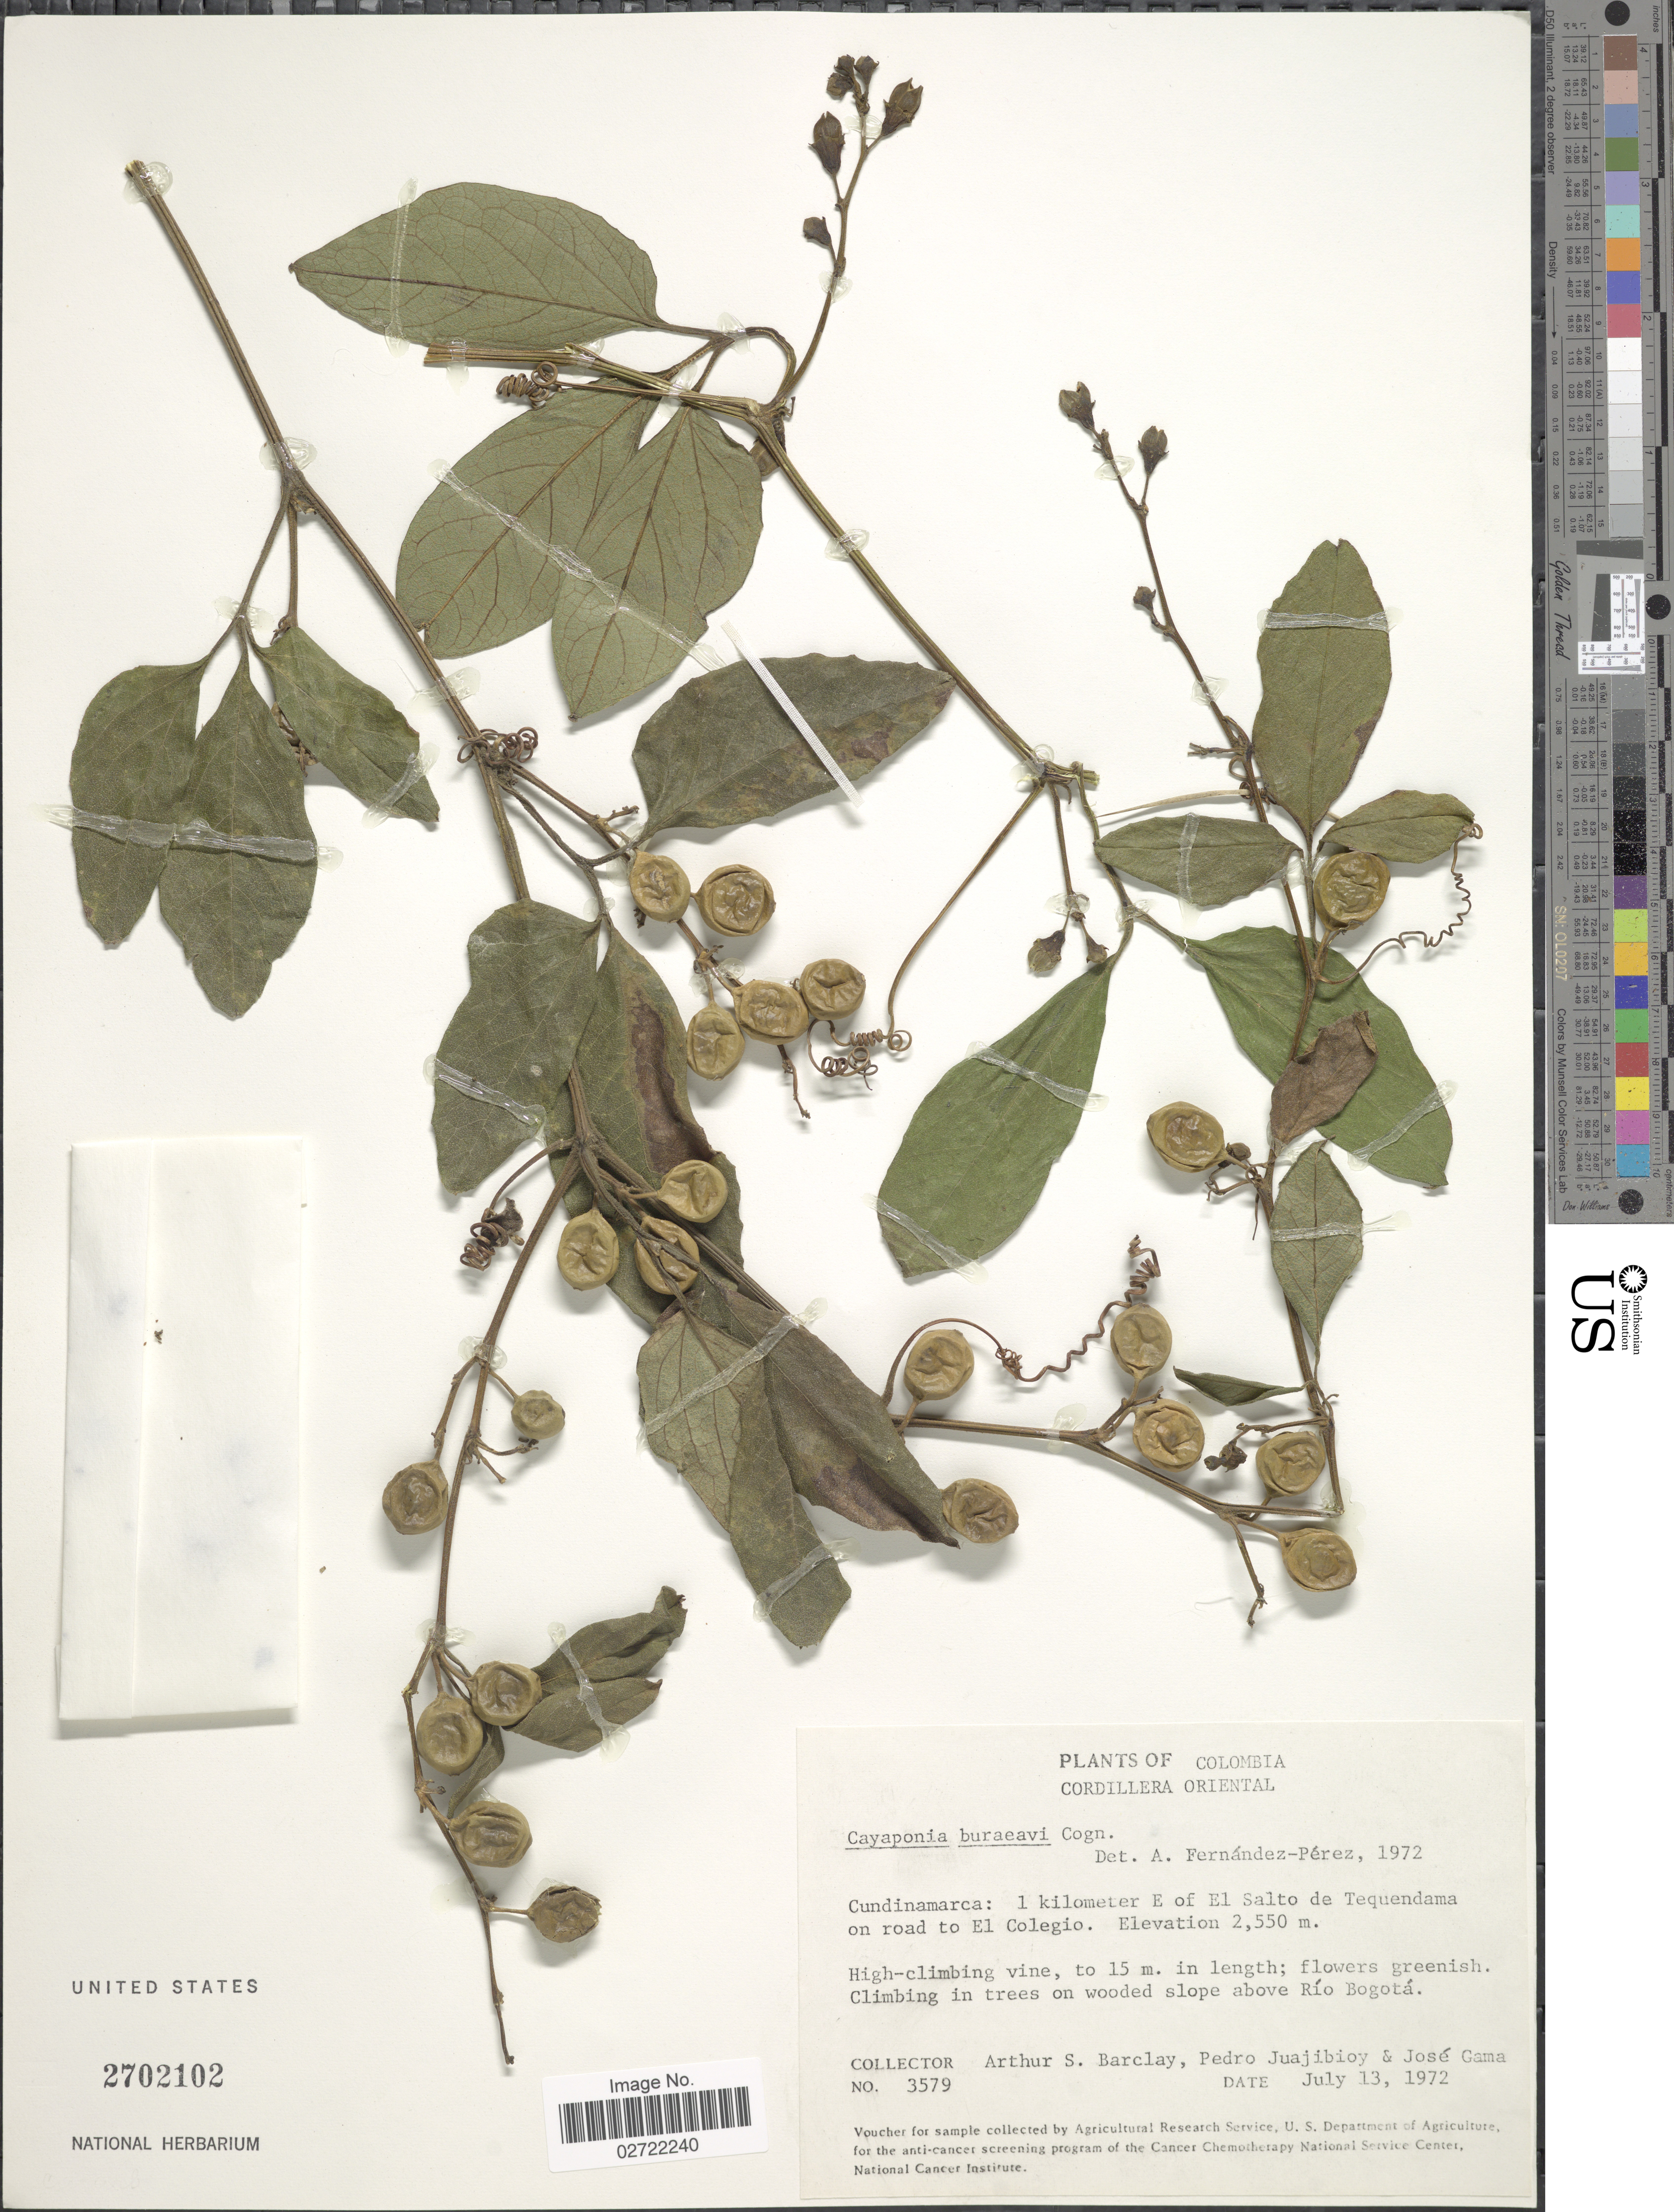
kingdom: Plantae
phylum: Tracheophyta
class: Magnoliopsida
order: Cucurbitales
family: Cucurbitaceae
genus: Cayaponia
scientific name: Cayaponia buraeavii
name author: Cogn.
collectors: A. S. Barclay, P. Juajibioy & J. Gama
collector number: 3579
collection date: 1972-07-13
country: Colombia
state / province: Cundinamarca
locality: Cordillera Oriental. 1 kilometer E of El Salto de Tequendama on road to El Colegio.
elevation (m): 2550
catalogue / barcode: US 2702102